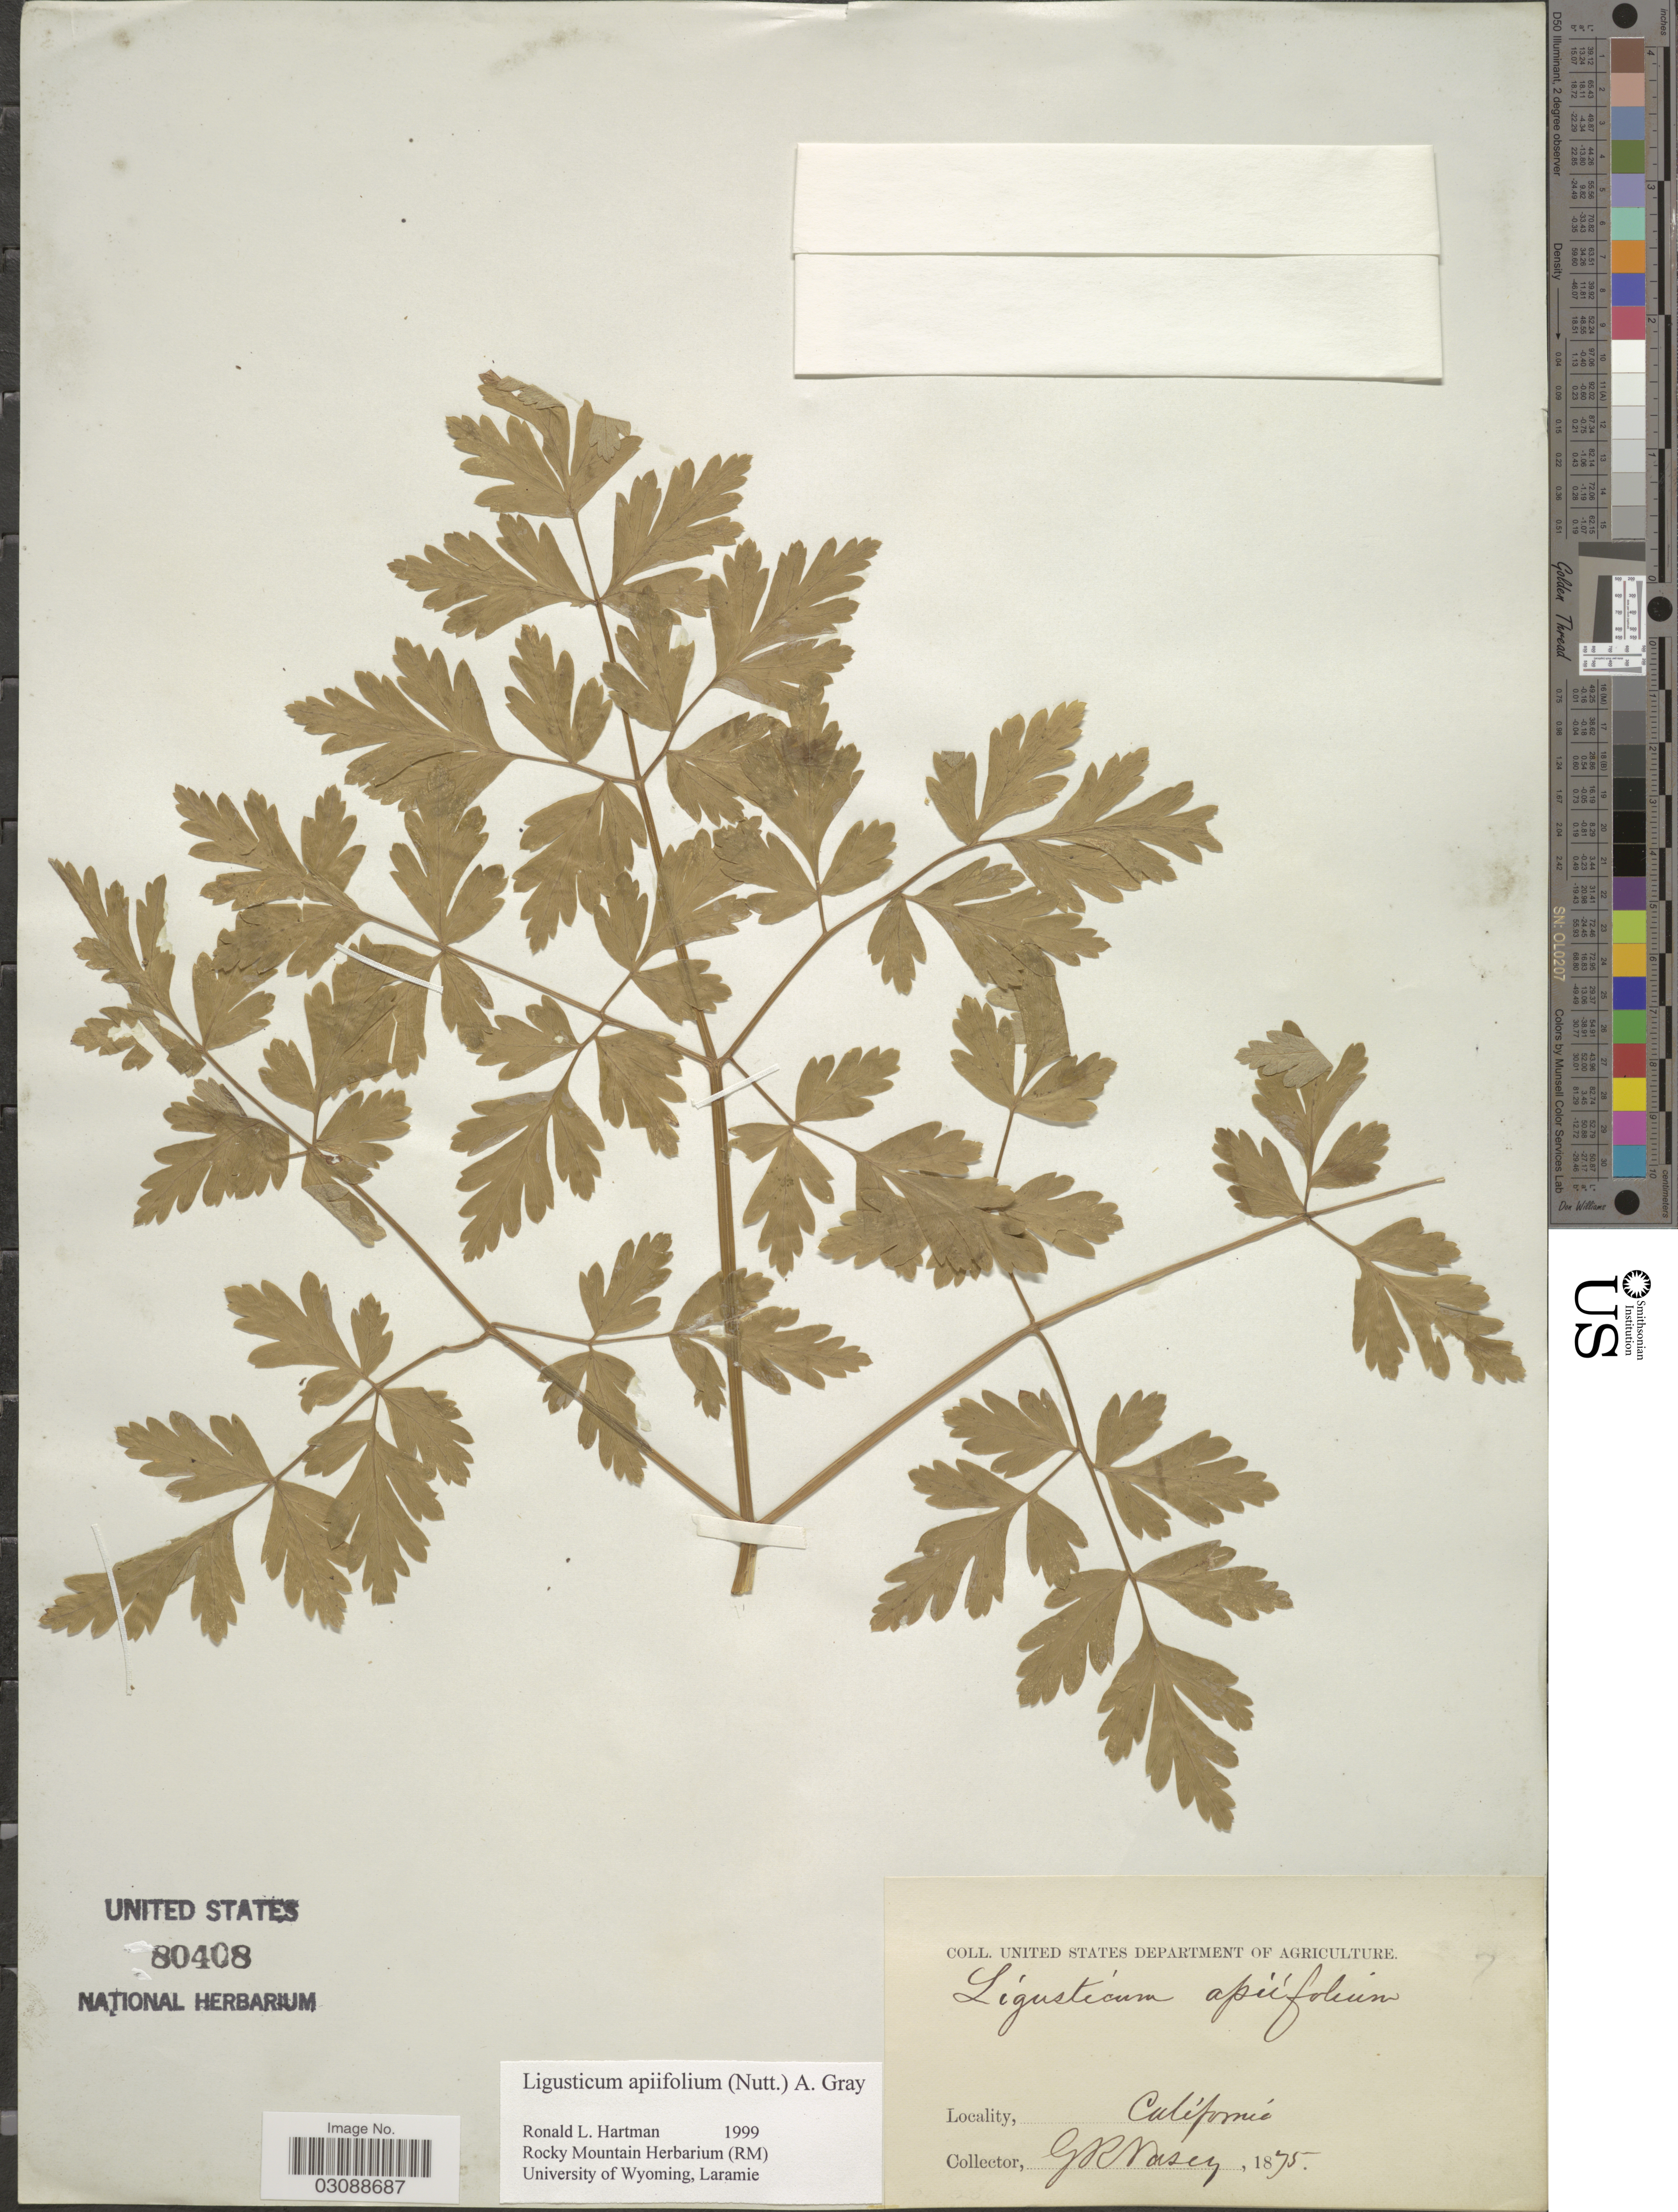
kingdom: Plantae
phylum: Tracheophyta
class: Magnoliopsida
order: Apiales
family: Apiaceae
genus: Ligusticum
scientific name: Ligusticum apiifolium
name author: (Nutt. ex Torr. & A. Gray) A. Gray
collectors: G. R. Vasey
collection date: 1875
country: United States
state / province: California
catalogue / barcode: US 80408